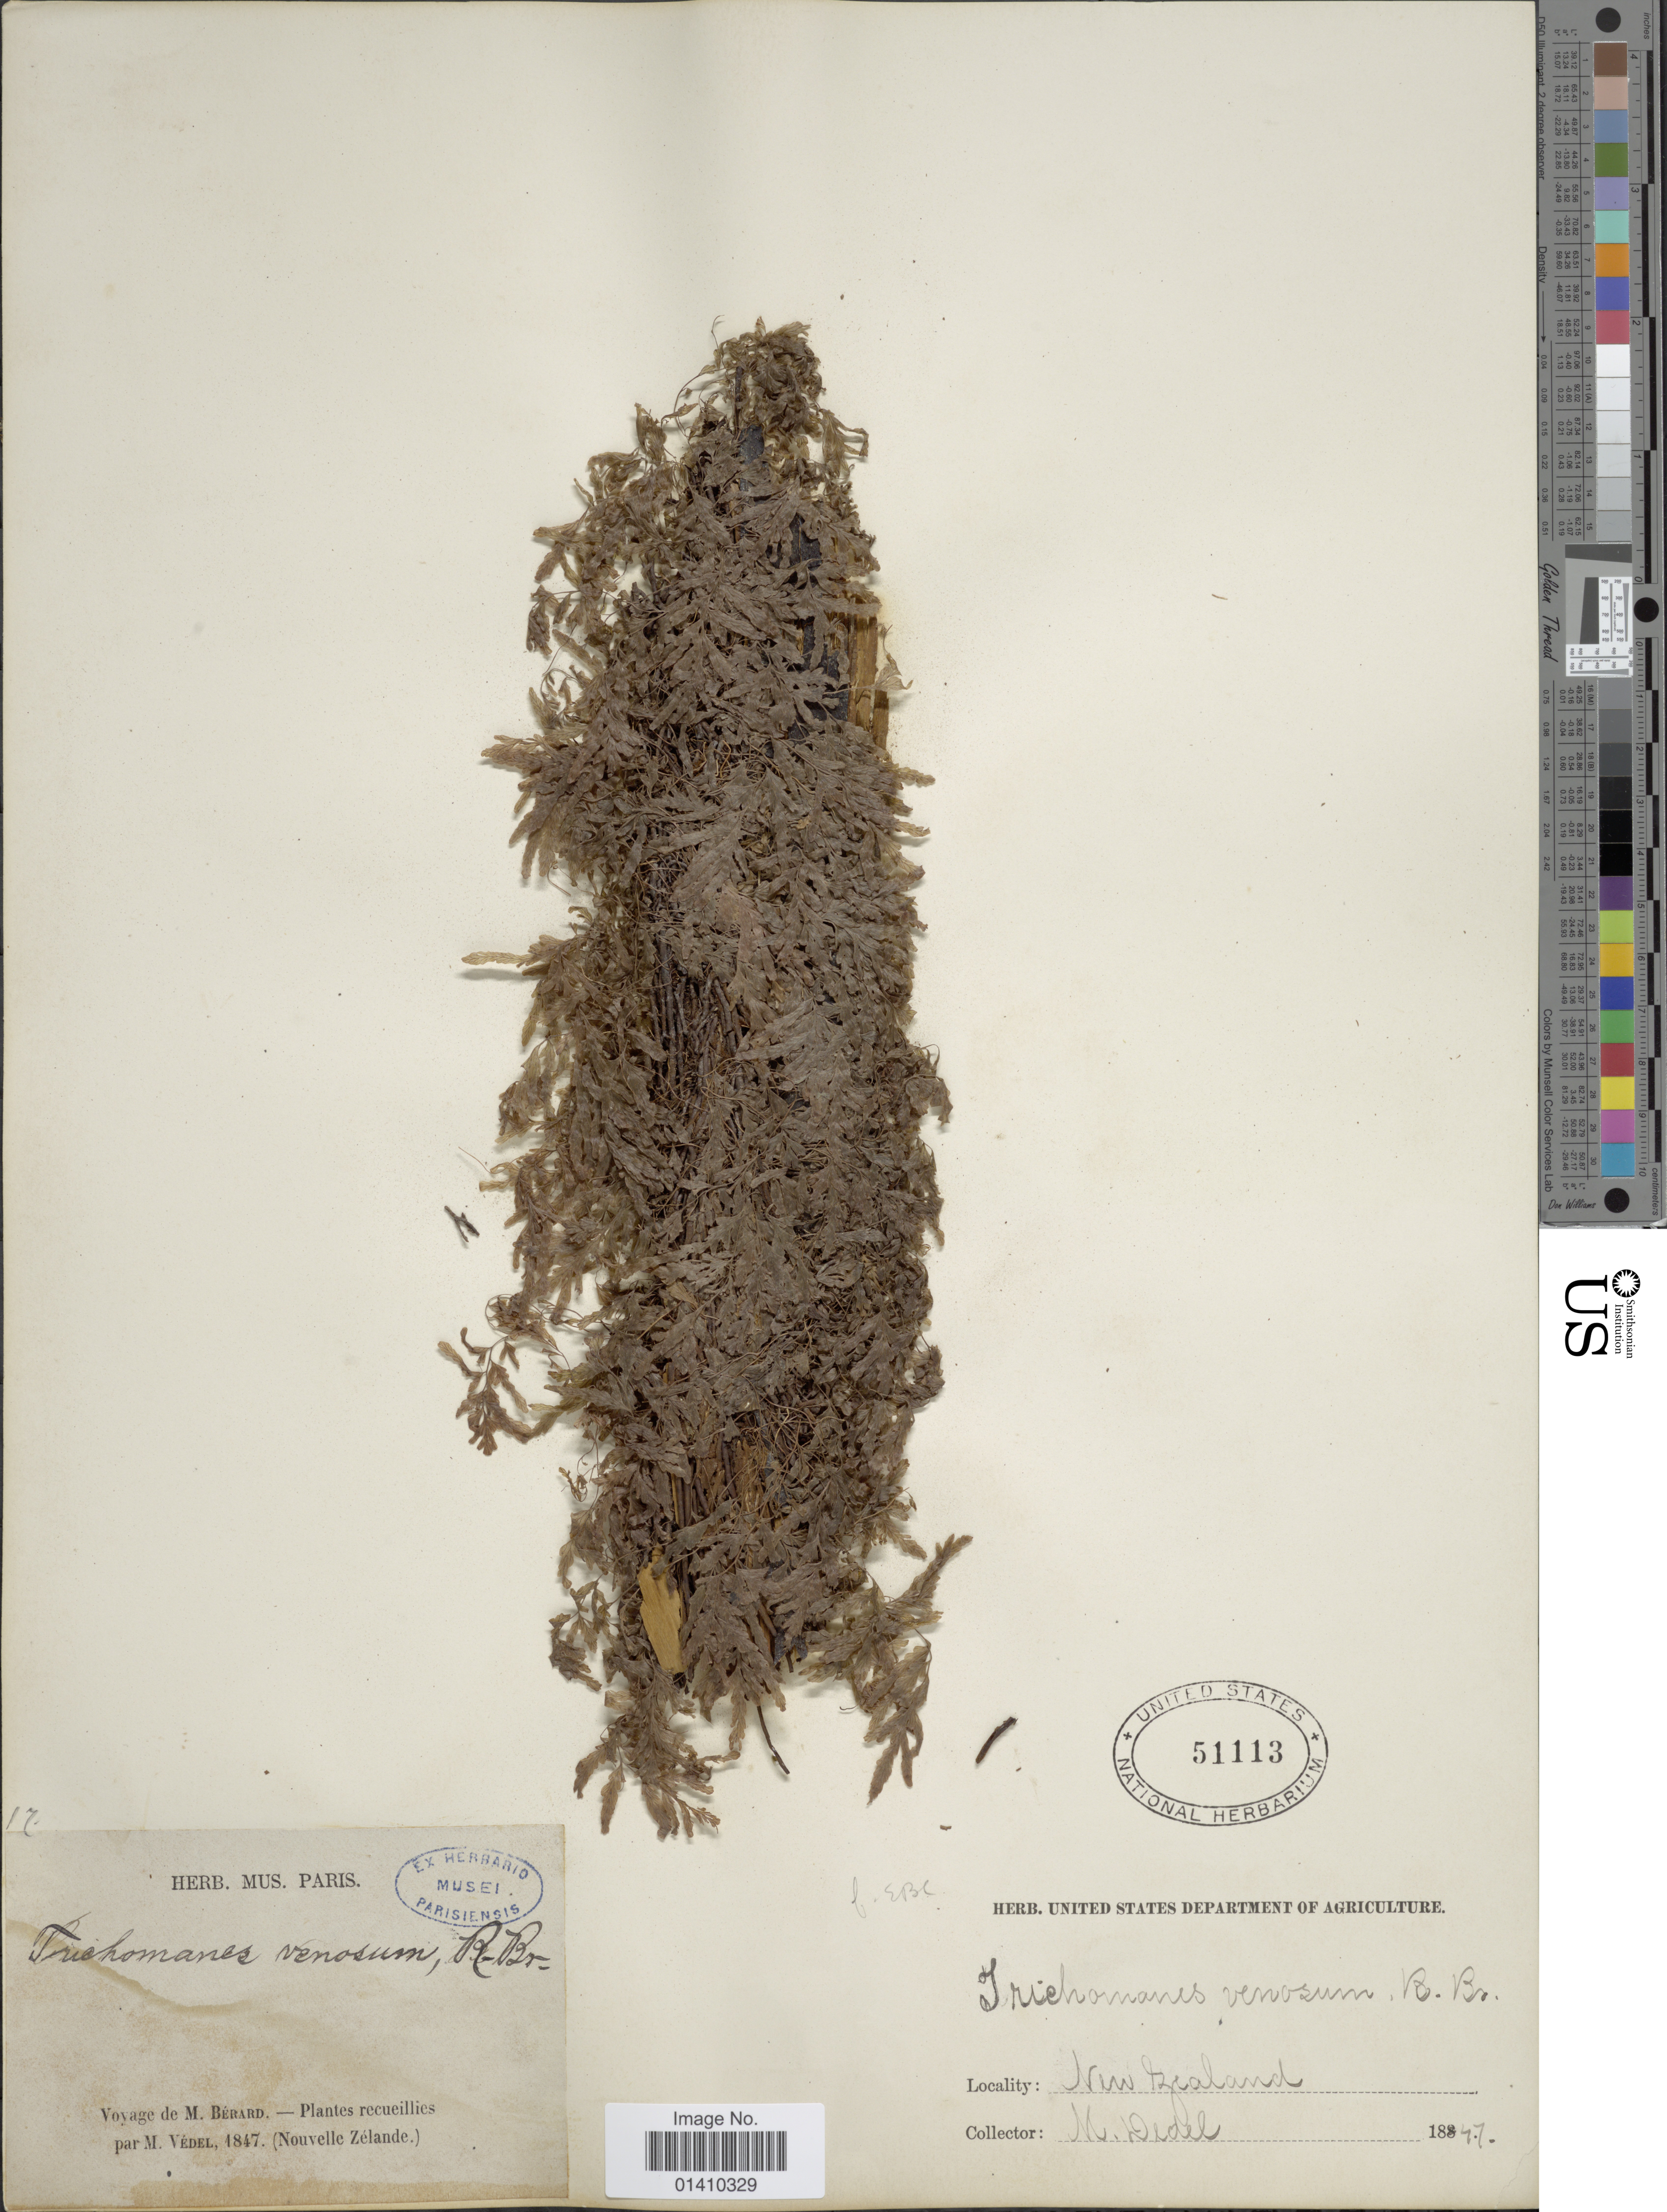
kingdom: Plantae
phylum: Tracheophyta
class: Polypodiopsida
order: Hymenophyllales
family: Hymenophyllaceae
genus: Polyphlebium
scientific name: Polyphlebium venosum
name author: (R. Br.) Copel.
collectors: M. Vedele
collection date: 1847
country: New Zealand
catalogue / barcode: US 51113